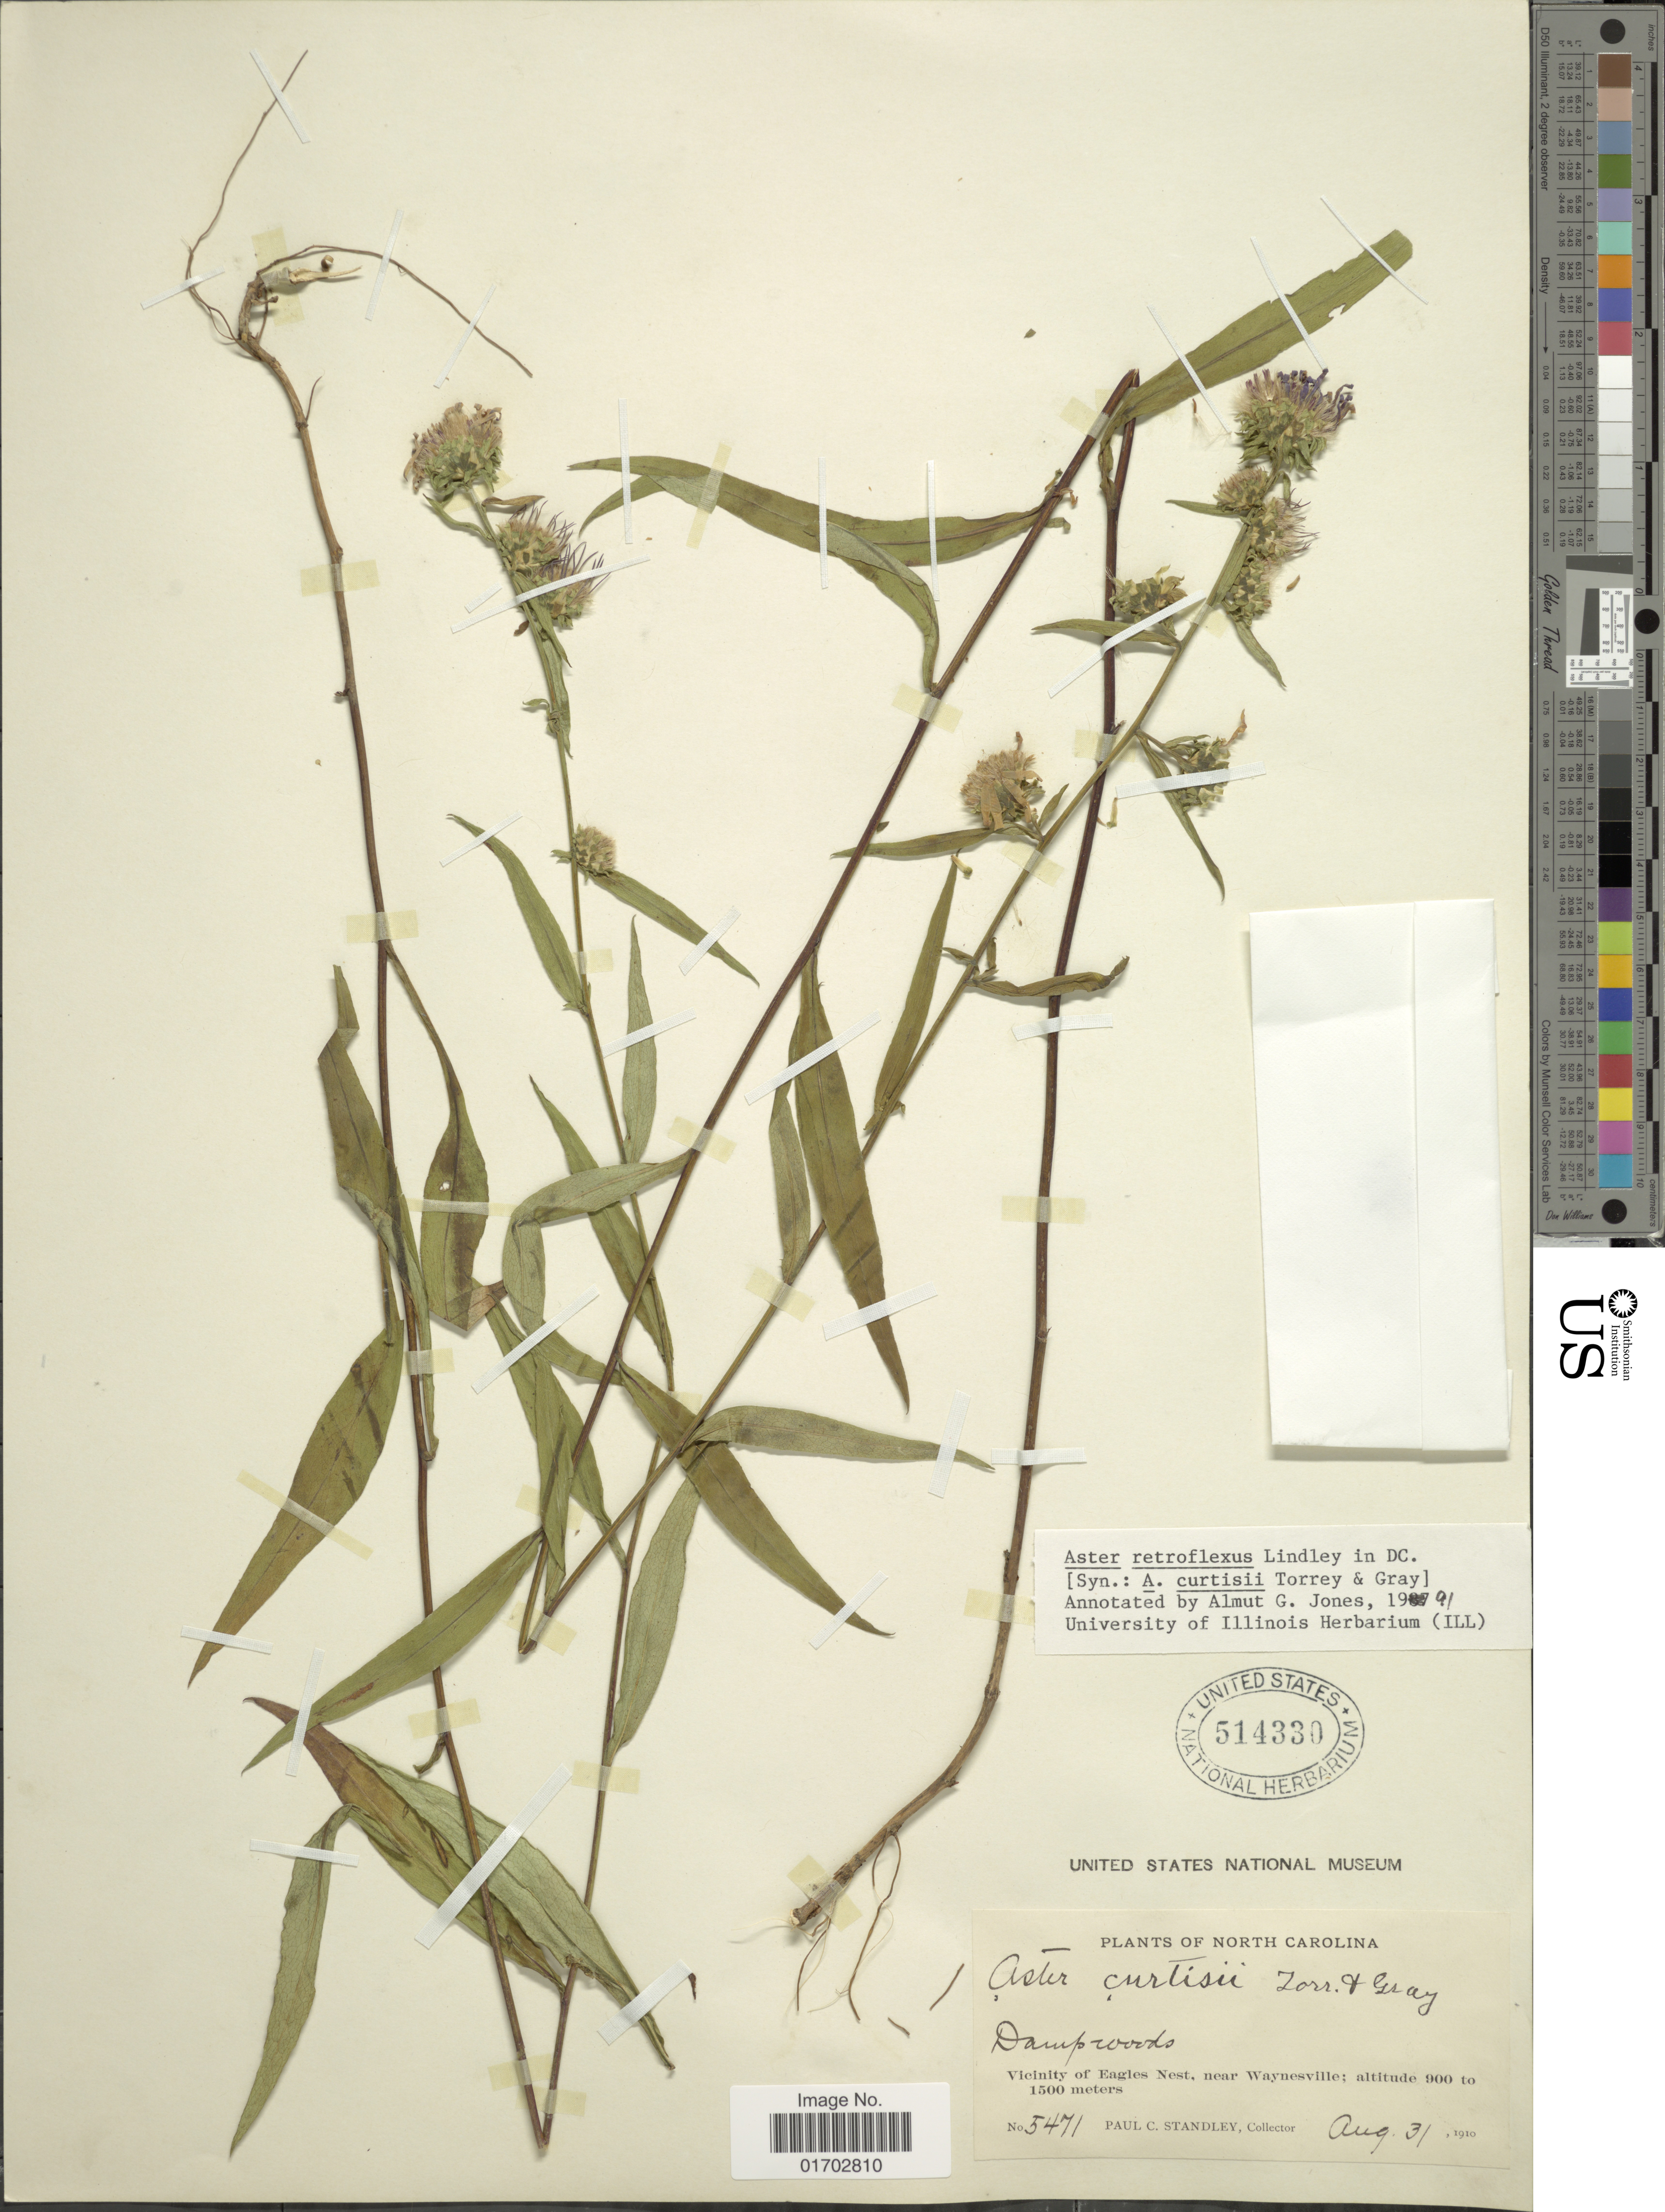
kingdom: Plantae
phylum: Tracheophyta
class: Magnoliopsida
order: Asterales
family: Asteraceae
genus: Symphyotrichum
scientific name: Symphyotrichum retroflexum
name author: (Lindl.) G.L. Nesom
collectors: P. C. Standley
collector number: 5471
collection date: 1910-08-31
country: United States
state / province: North Carolina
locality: Vicinity of Eagles Nest, near Waynesville.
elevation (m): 900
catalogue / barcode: US 514330